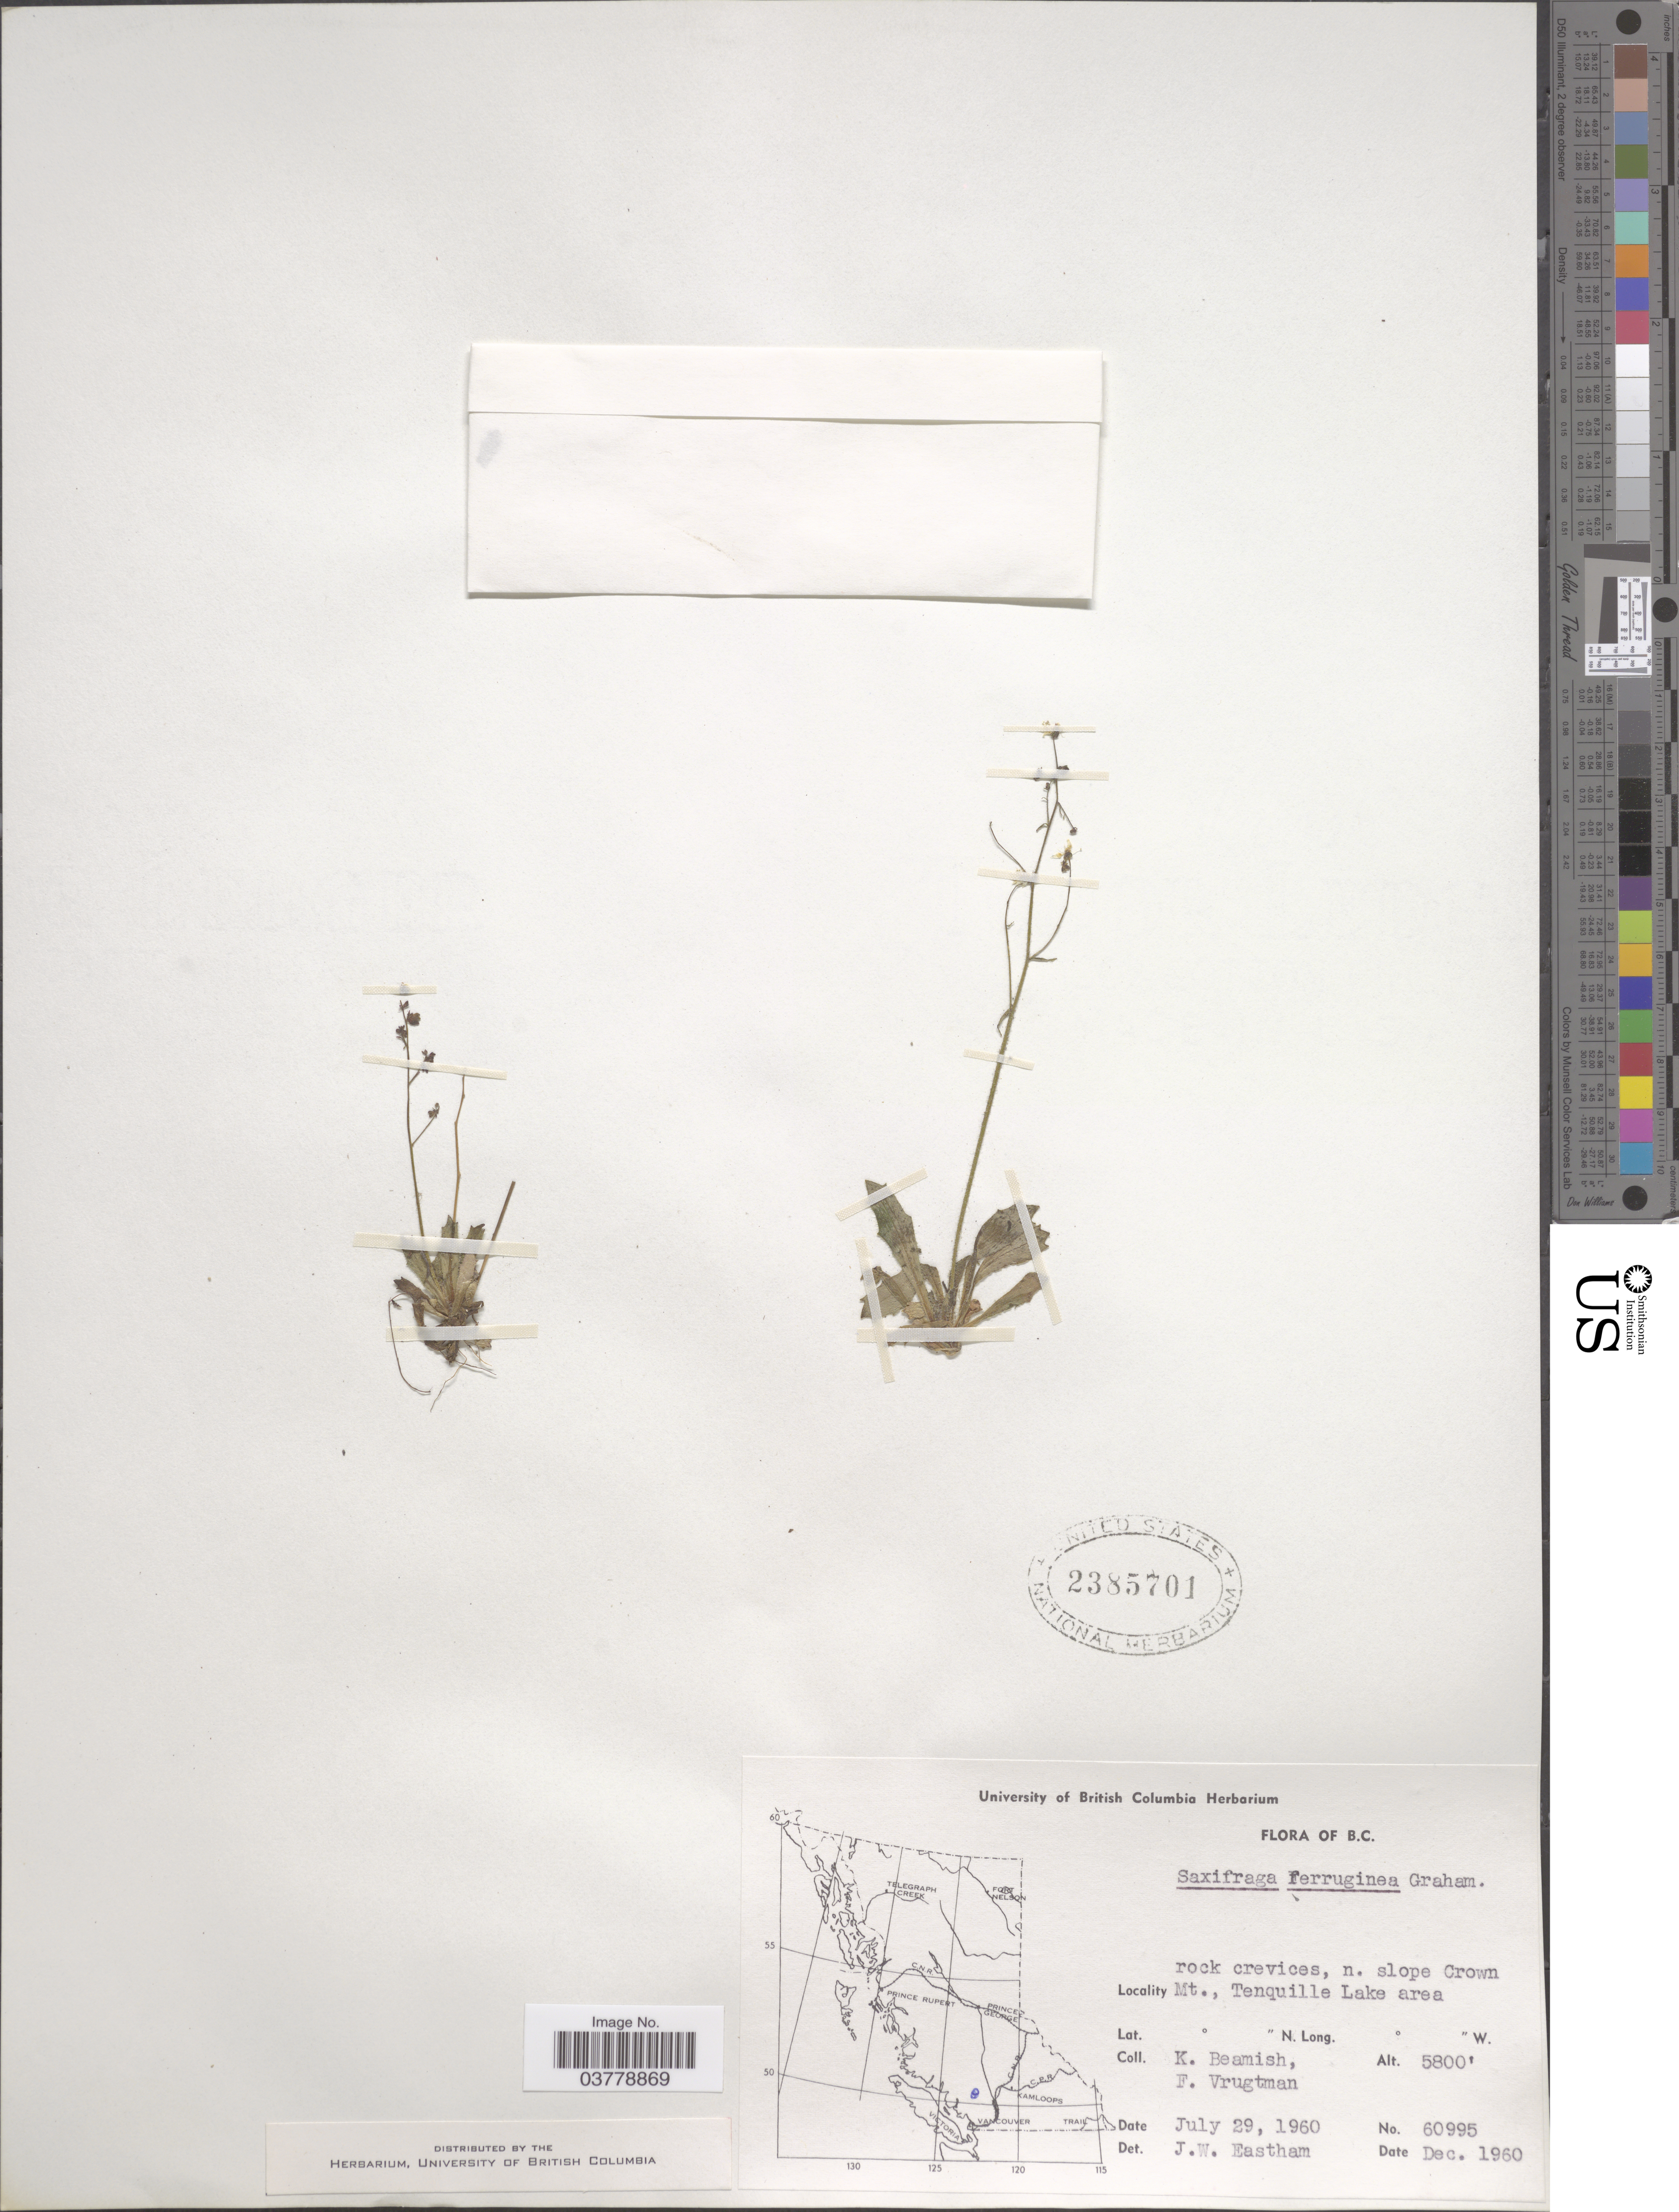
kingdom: Plantae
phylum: Tracheophyta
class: Magnoliopsida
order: Saxifragales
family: Saxifragaceae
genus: Micranthes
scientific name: Micranthes ferruginea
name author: (Graham) Brouillet & Gornall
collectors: K. Beamish & F. Vrugtman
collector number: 60995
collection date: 1960-07-29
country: Canada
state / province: British Columbia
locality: N. slope Crown Mt., Tenquille Lake area.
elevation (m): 1768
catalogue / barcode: US 2385701